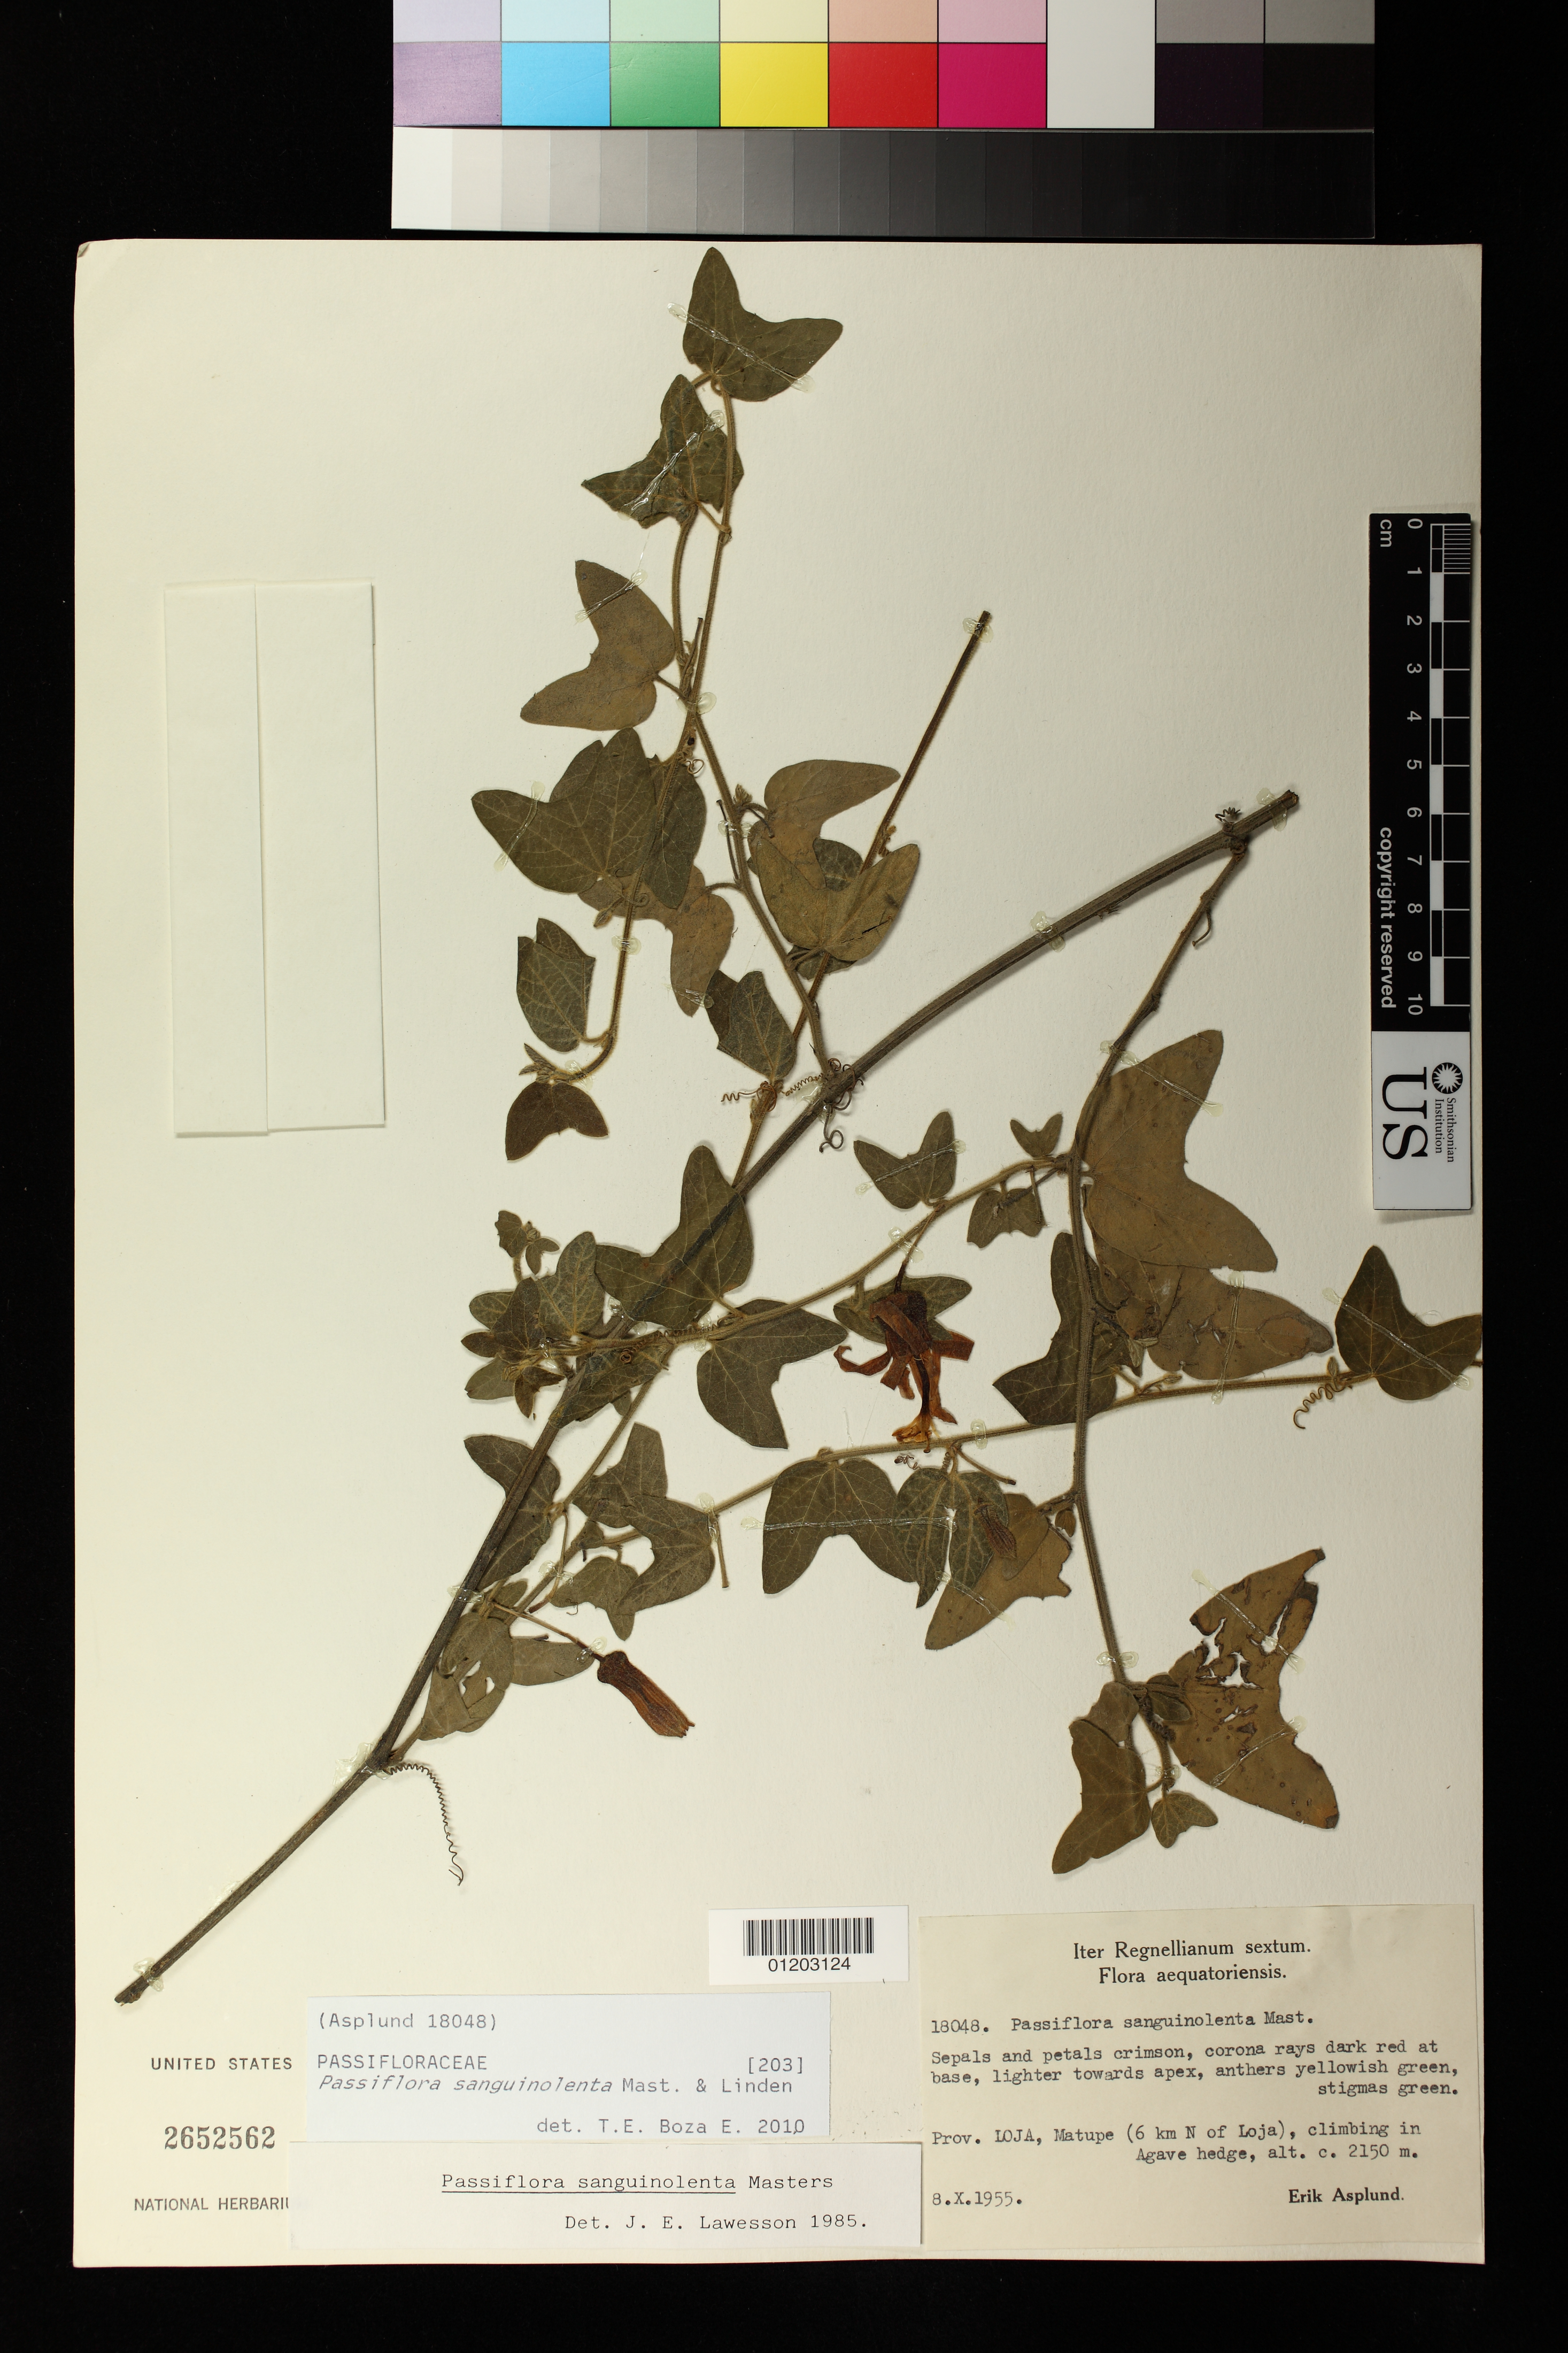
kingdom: Plantae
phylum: Tracheophyta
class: Magnoliopsida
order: Malpighiales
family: Passifloraceae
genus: Passiflora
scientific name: Passiflora sanguinolenta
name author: Mast. & Linden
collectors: E. Asplund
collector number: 18048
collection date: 1955-10-08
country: Ecuador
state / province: Loja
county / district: Matupe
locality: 6 km. N of Loja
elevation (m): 2150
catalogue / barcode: US 2652562